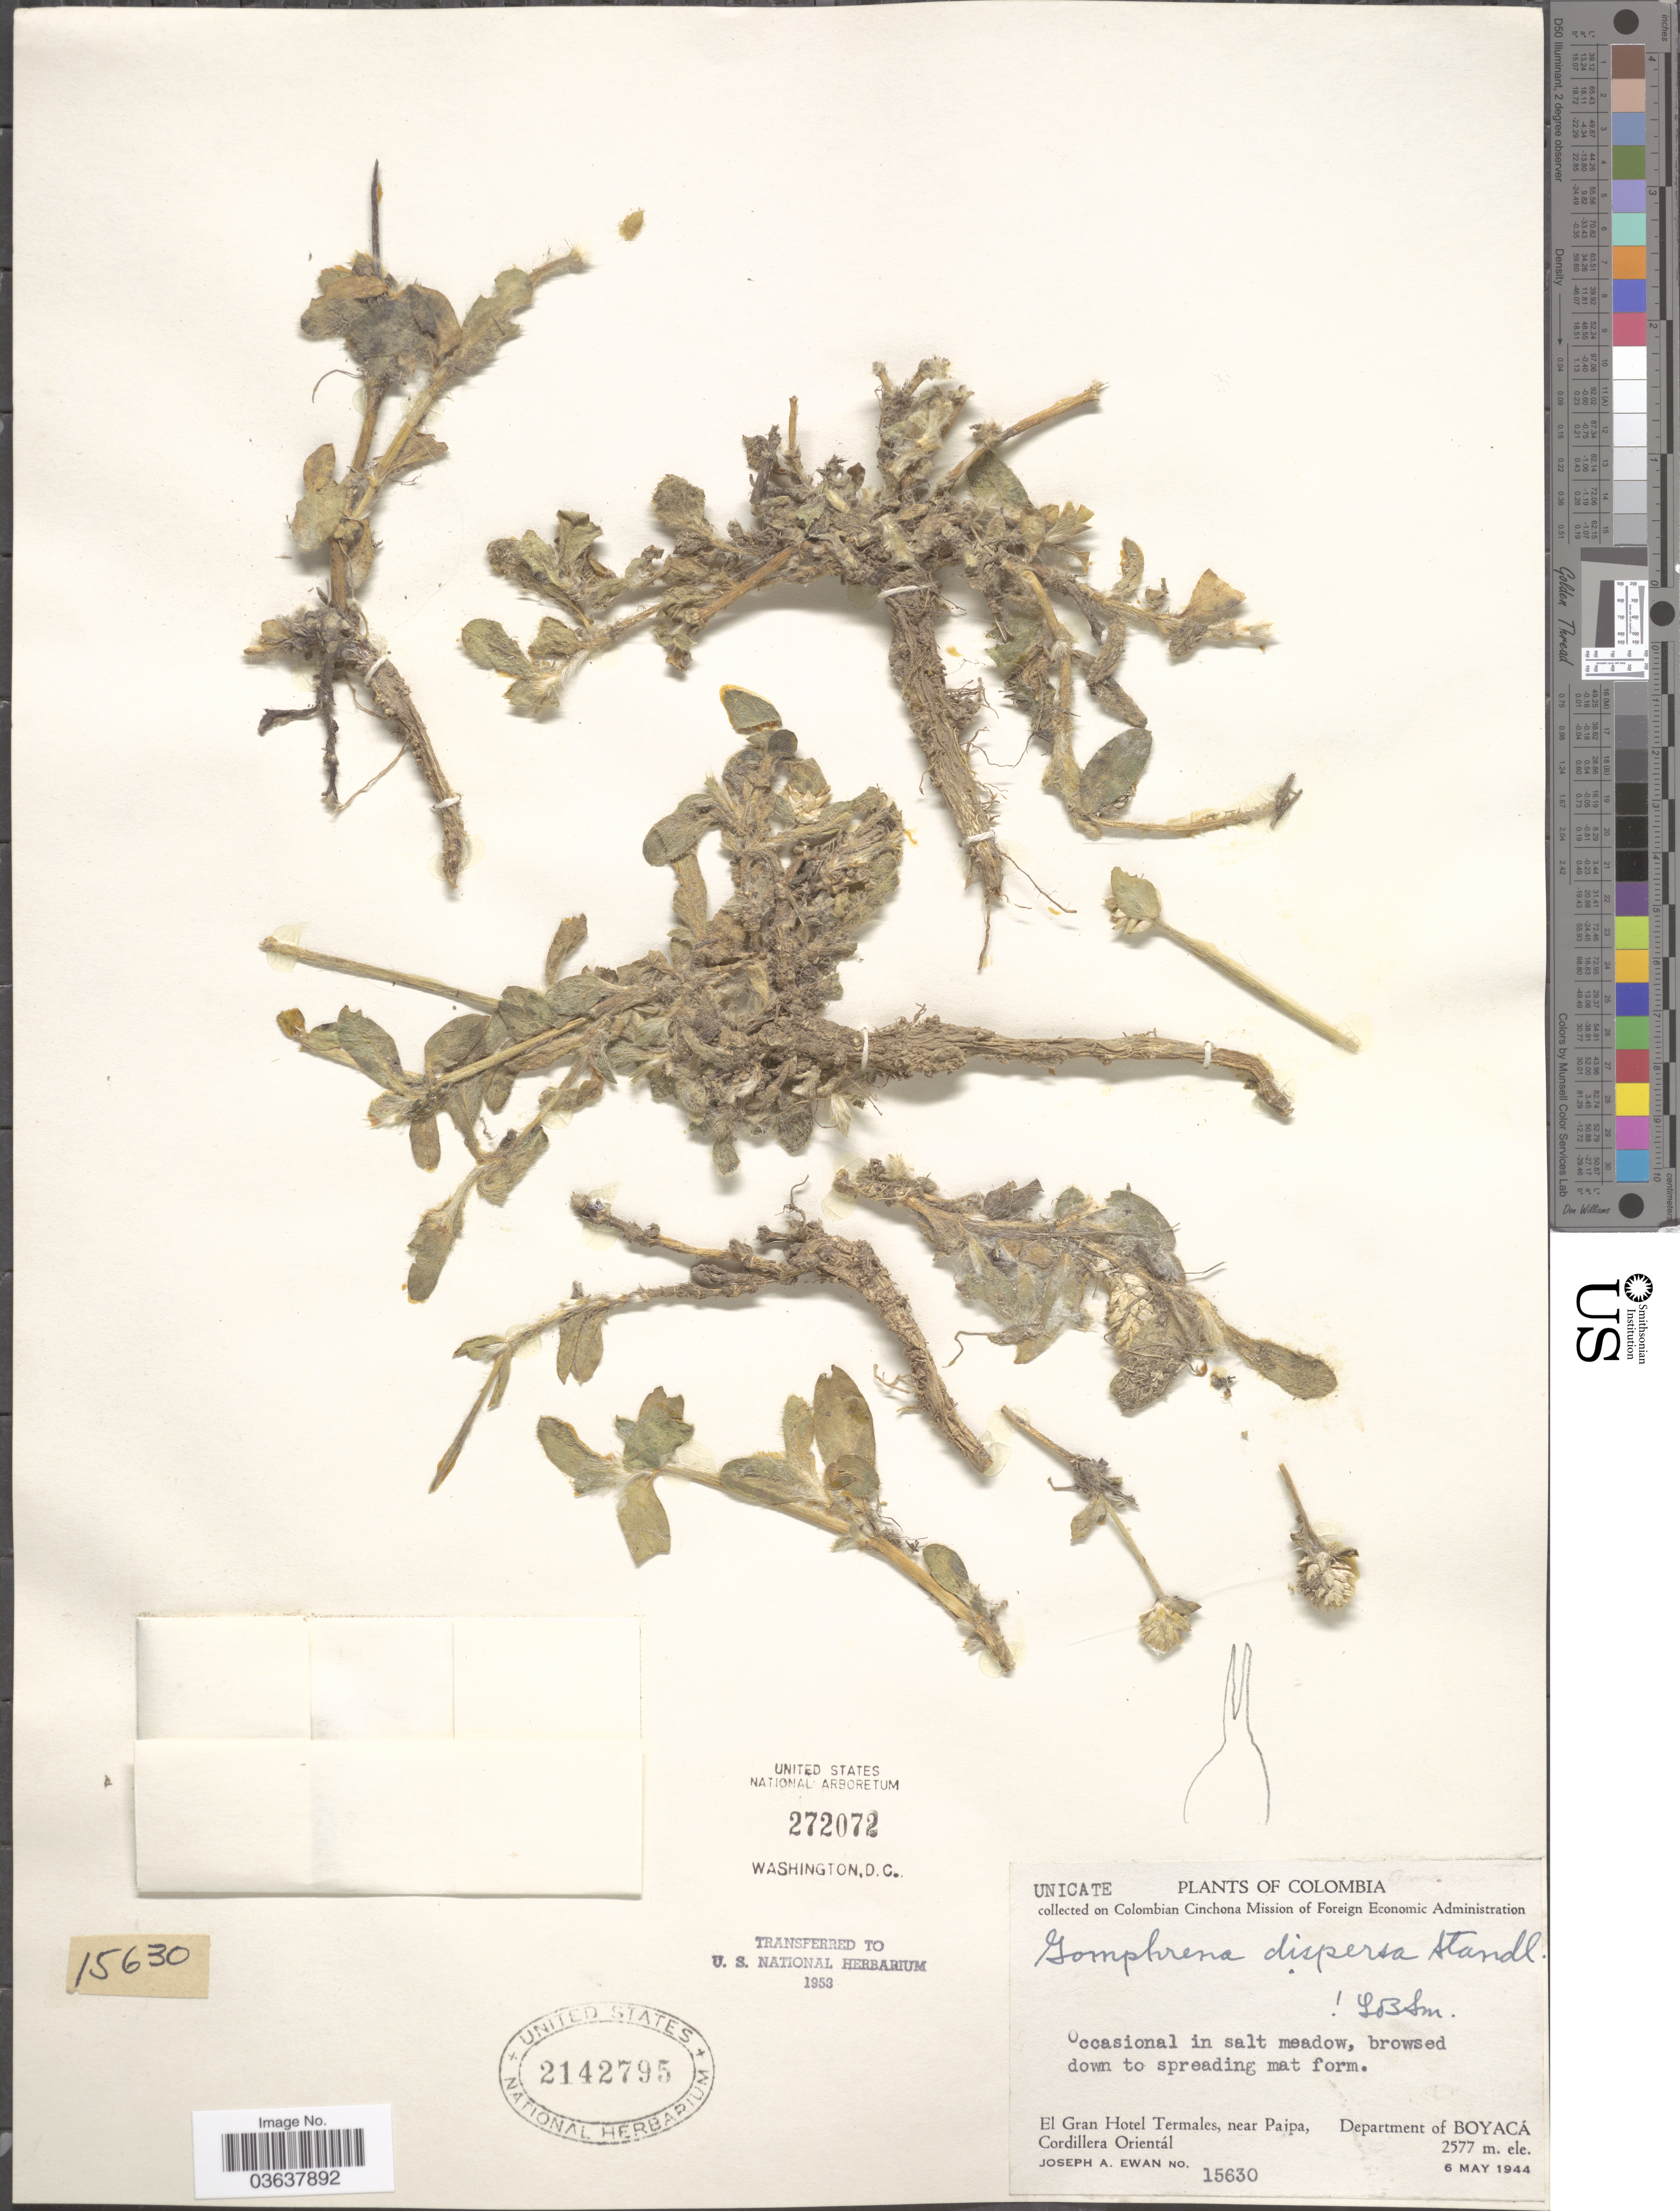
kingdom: Plantae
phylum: Tracheophyta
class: Magnoliopsida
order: Caryophyllales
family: Amaranthaceae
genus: Gomphrena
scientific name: Gomphrena dispersa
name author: Standl.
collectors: J. A. Ewan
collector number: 15630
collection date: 1944-05-06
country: Colombia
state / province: Boyacá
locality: El Gran Hotel Termales, near Paipa, Department of Boyacá. Cordillera Orientál.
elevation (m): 2577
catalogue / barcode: US 2142795